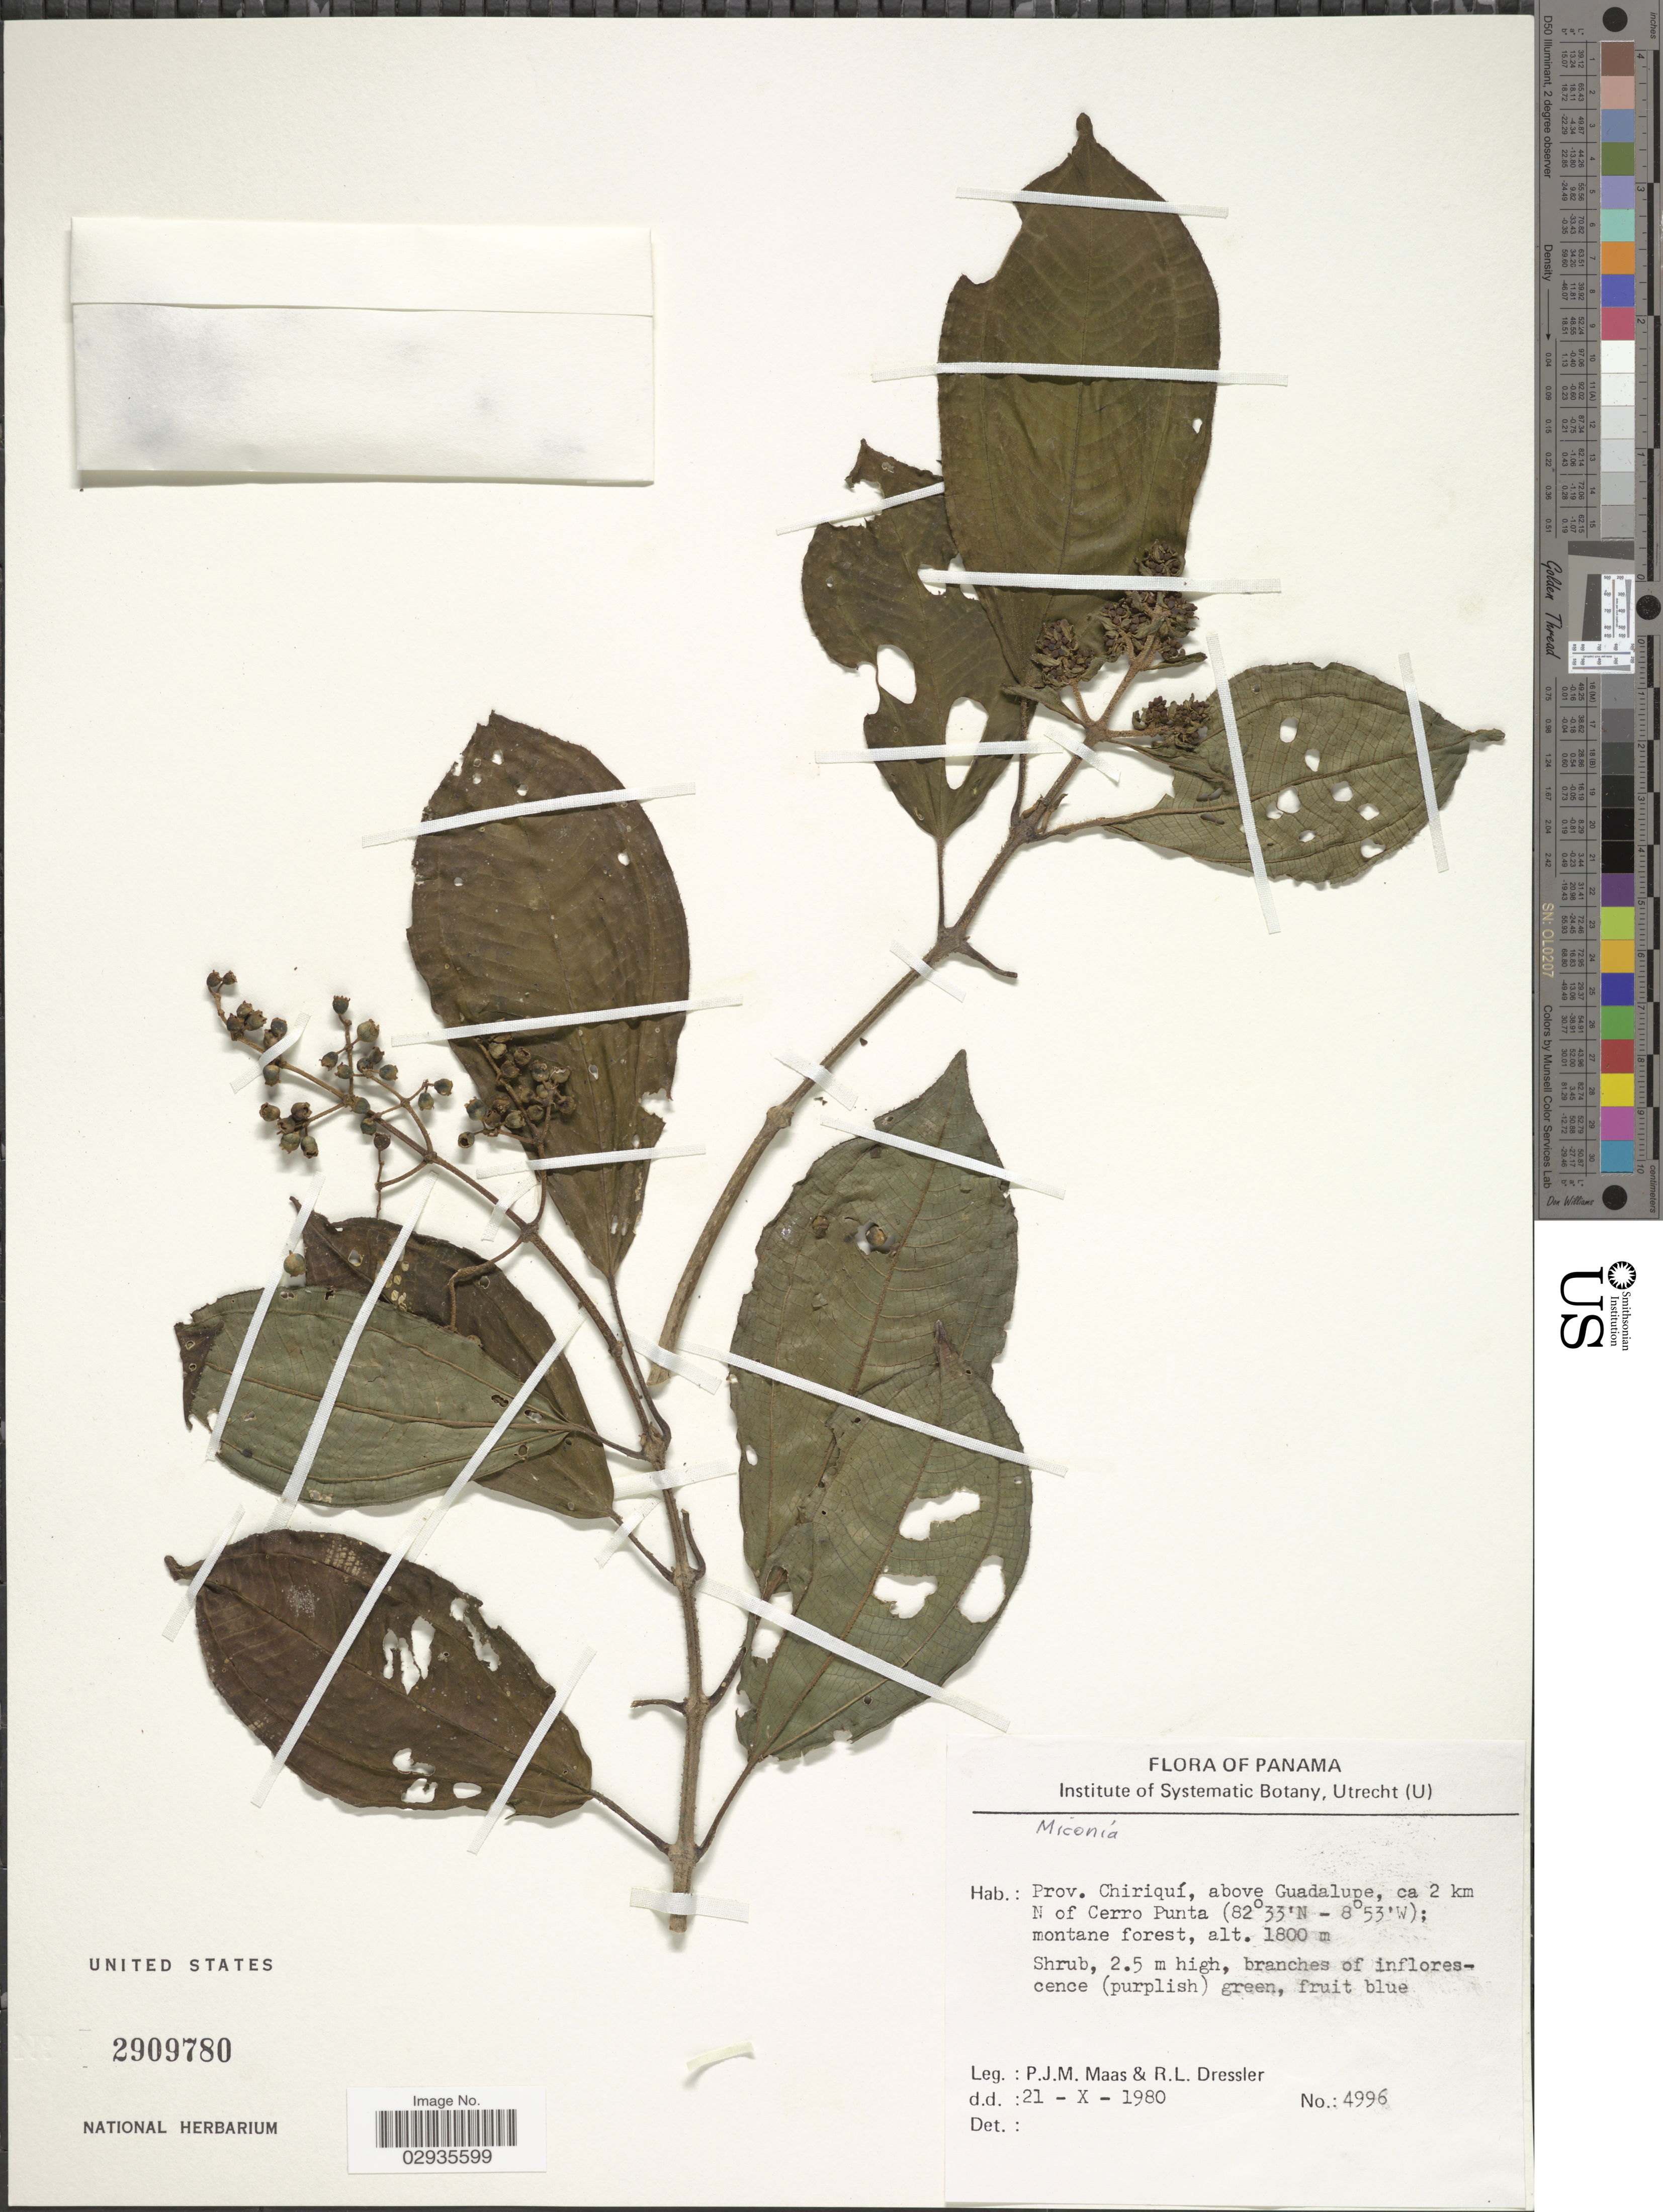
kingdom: Plantae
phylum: Tracheophyta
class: Magnoliopsida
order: Myrtales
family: Melastomataceae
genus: Miconia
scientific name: Miconia sp.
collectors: P. Maas & R. Dressler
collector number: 4996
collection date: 1980-10-21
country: Panama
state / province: Chiriqui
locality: Above Guadalupe, ca 2 km N of Cerro Punta.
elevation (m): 1800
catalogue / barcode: US 2909780